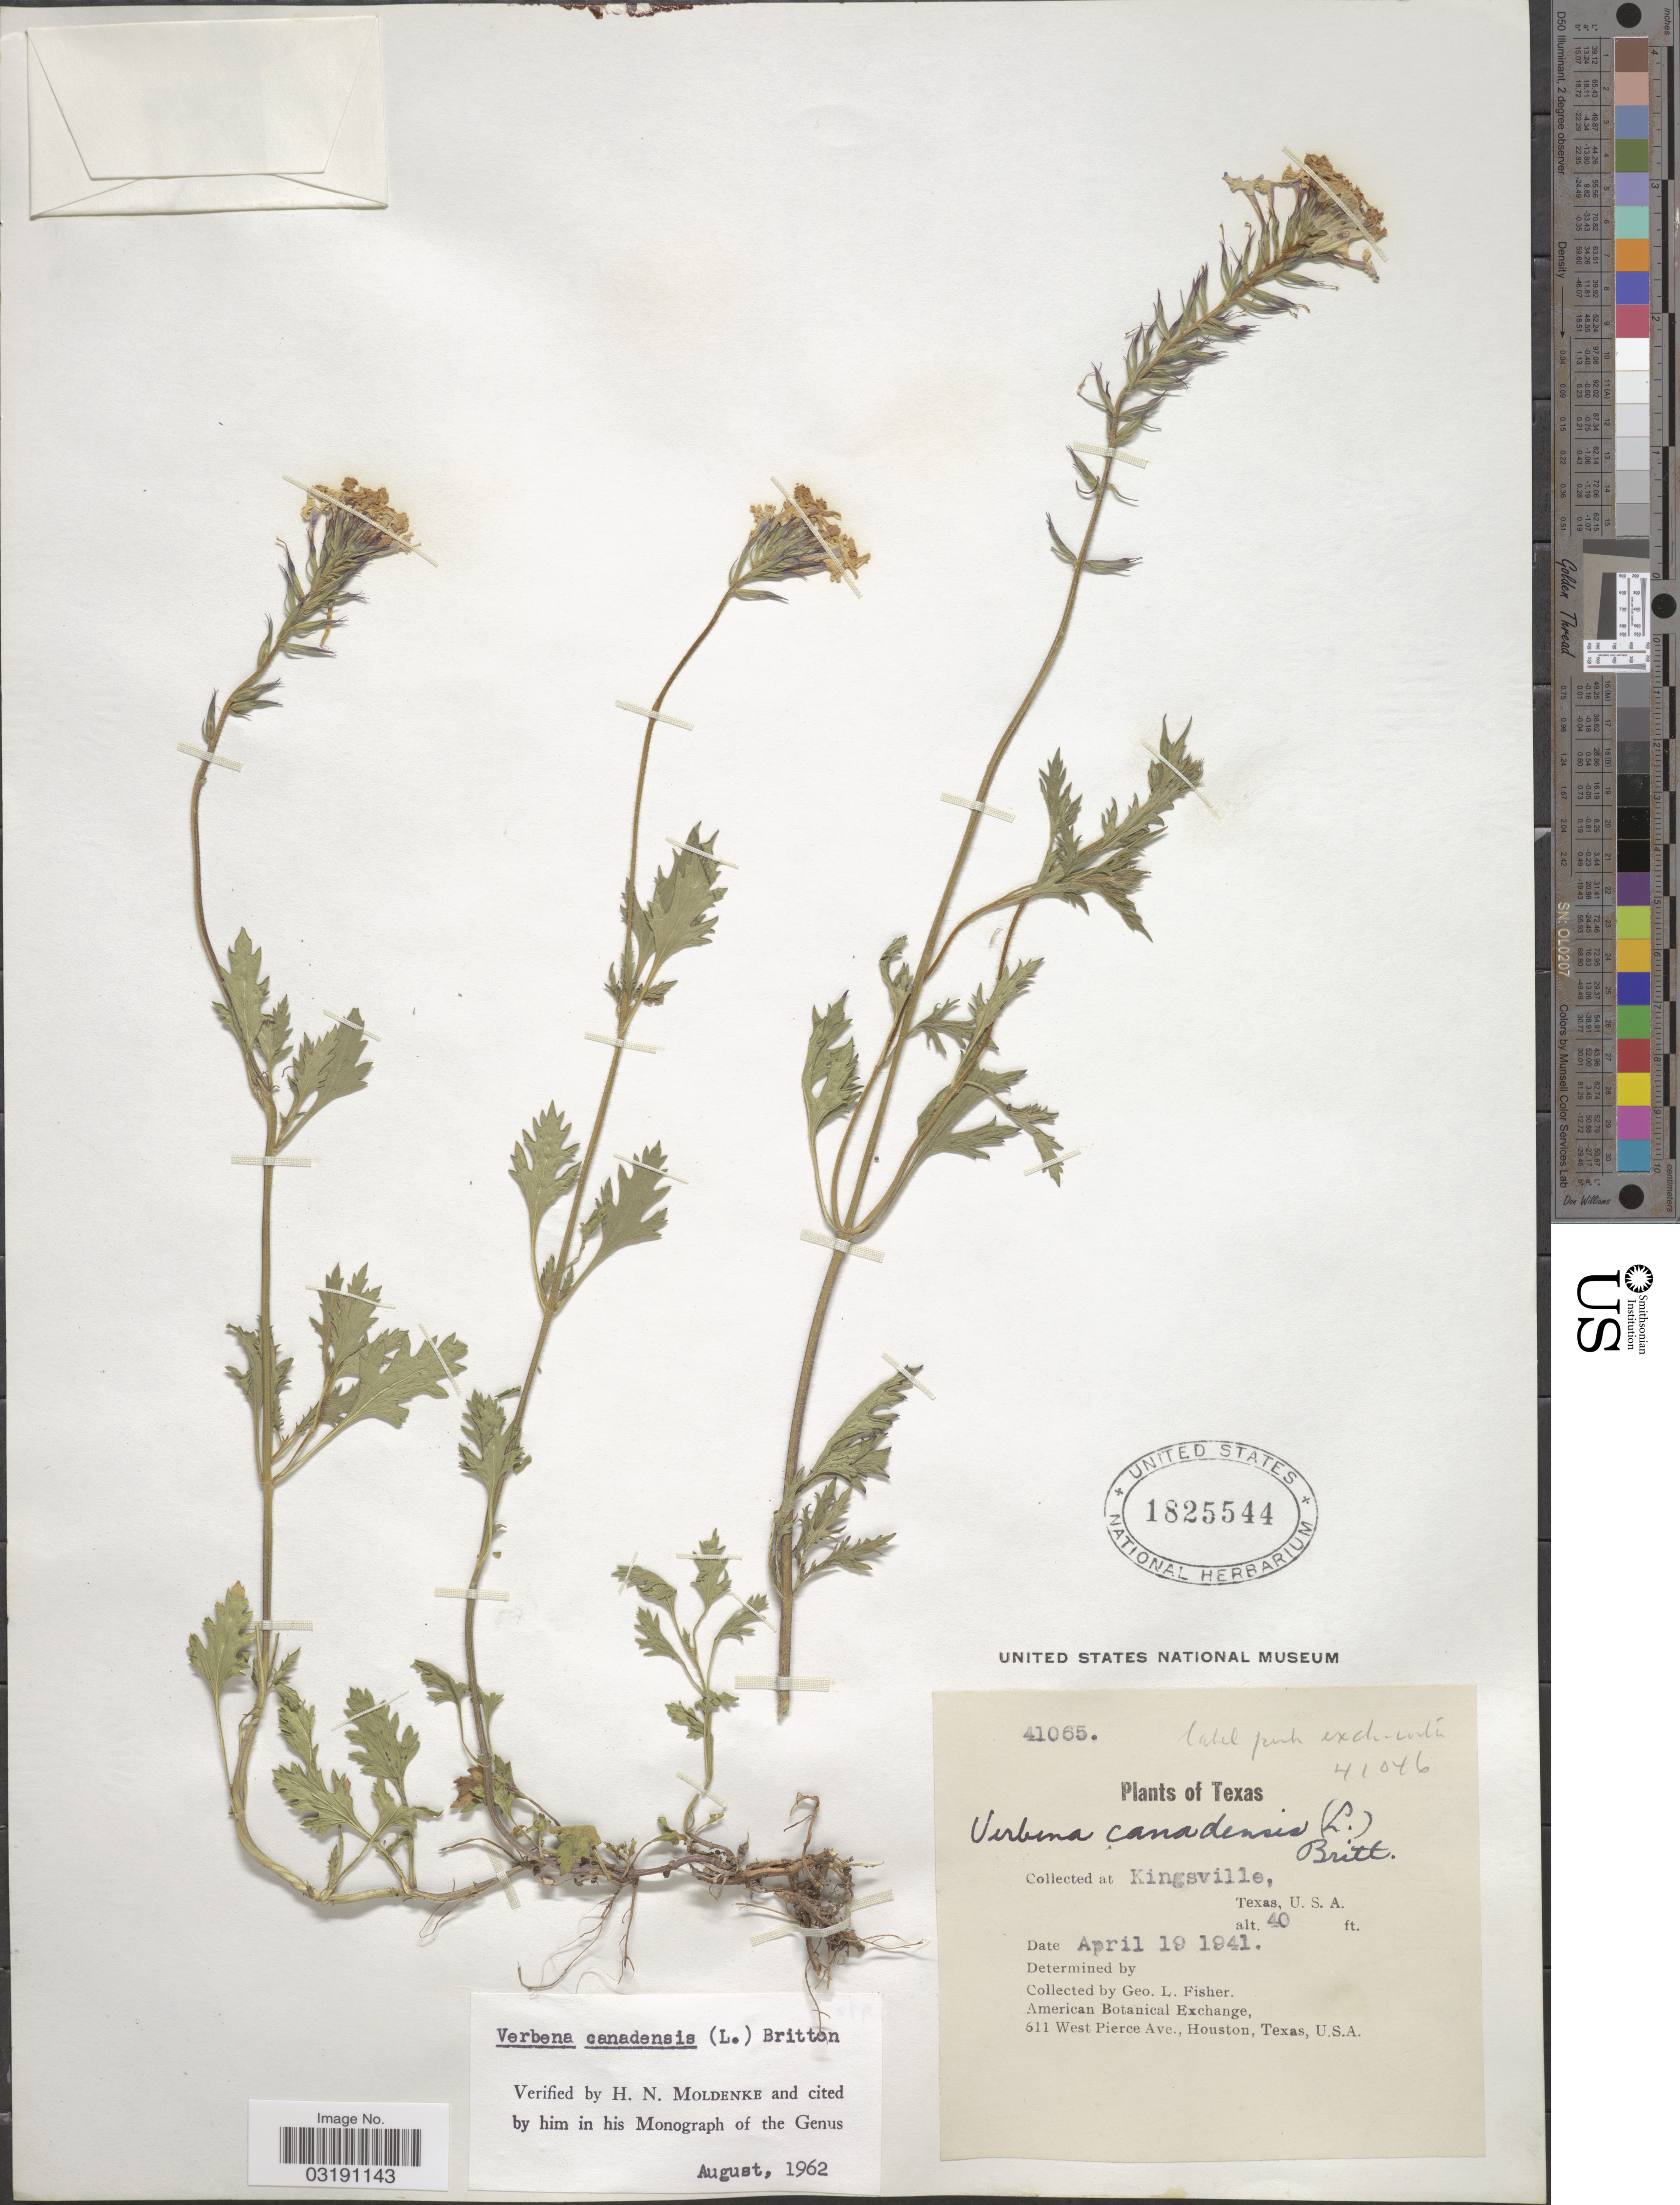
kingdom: Plantae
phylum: Tracheophyta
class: Magnoliopsida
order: Lamiales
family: Verbenaceae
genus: Verbena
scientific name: Verbena canadensis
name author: (L.) Britton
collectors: G. L. Fisher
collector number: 41065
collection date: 1941-04-19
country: United States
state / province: Texas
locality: Kingsville.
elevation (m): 12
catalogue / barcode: US 1825544